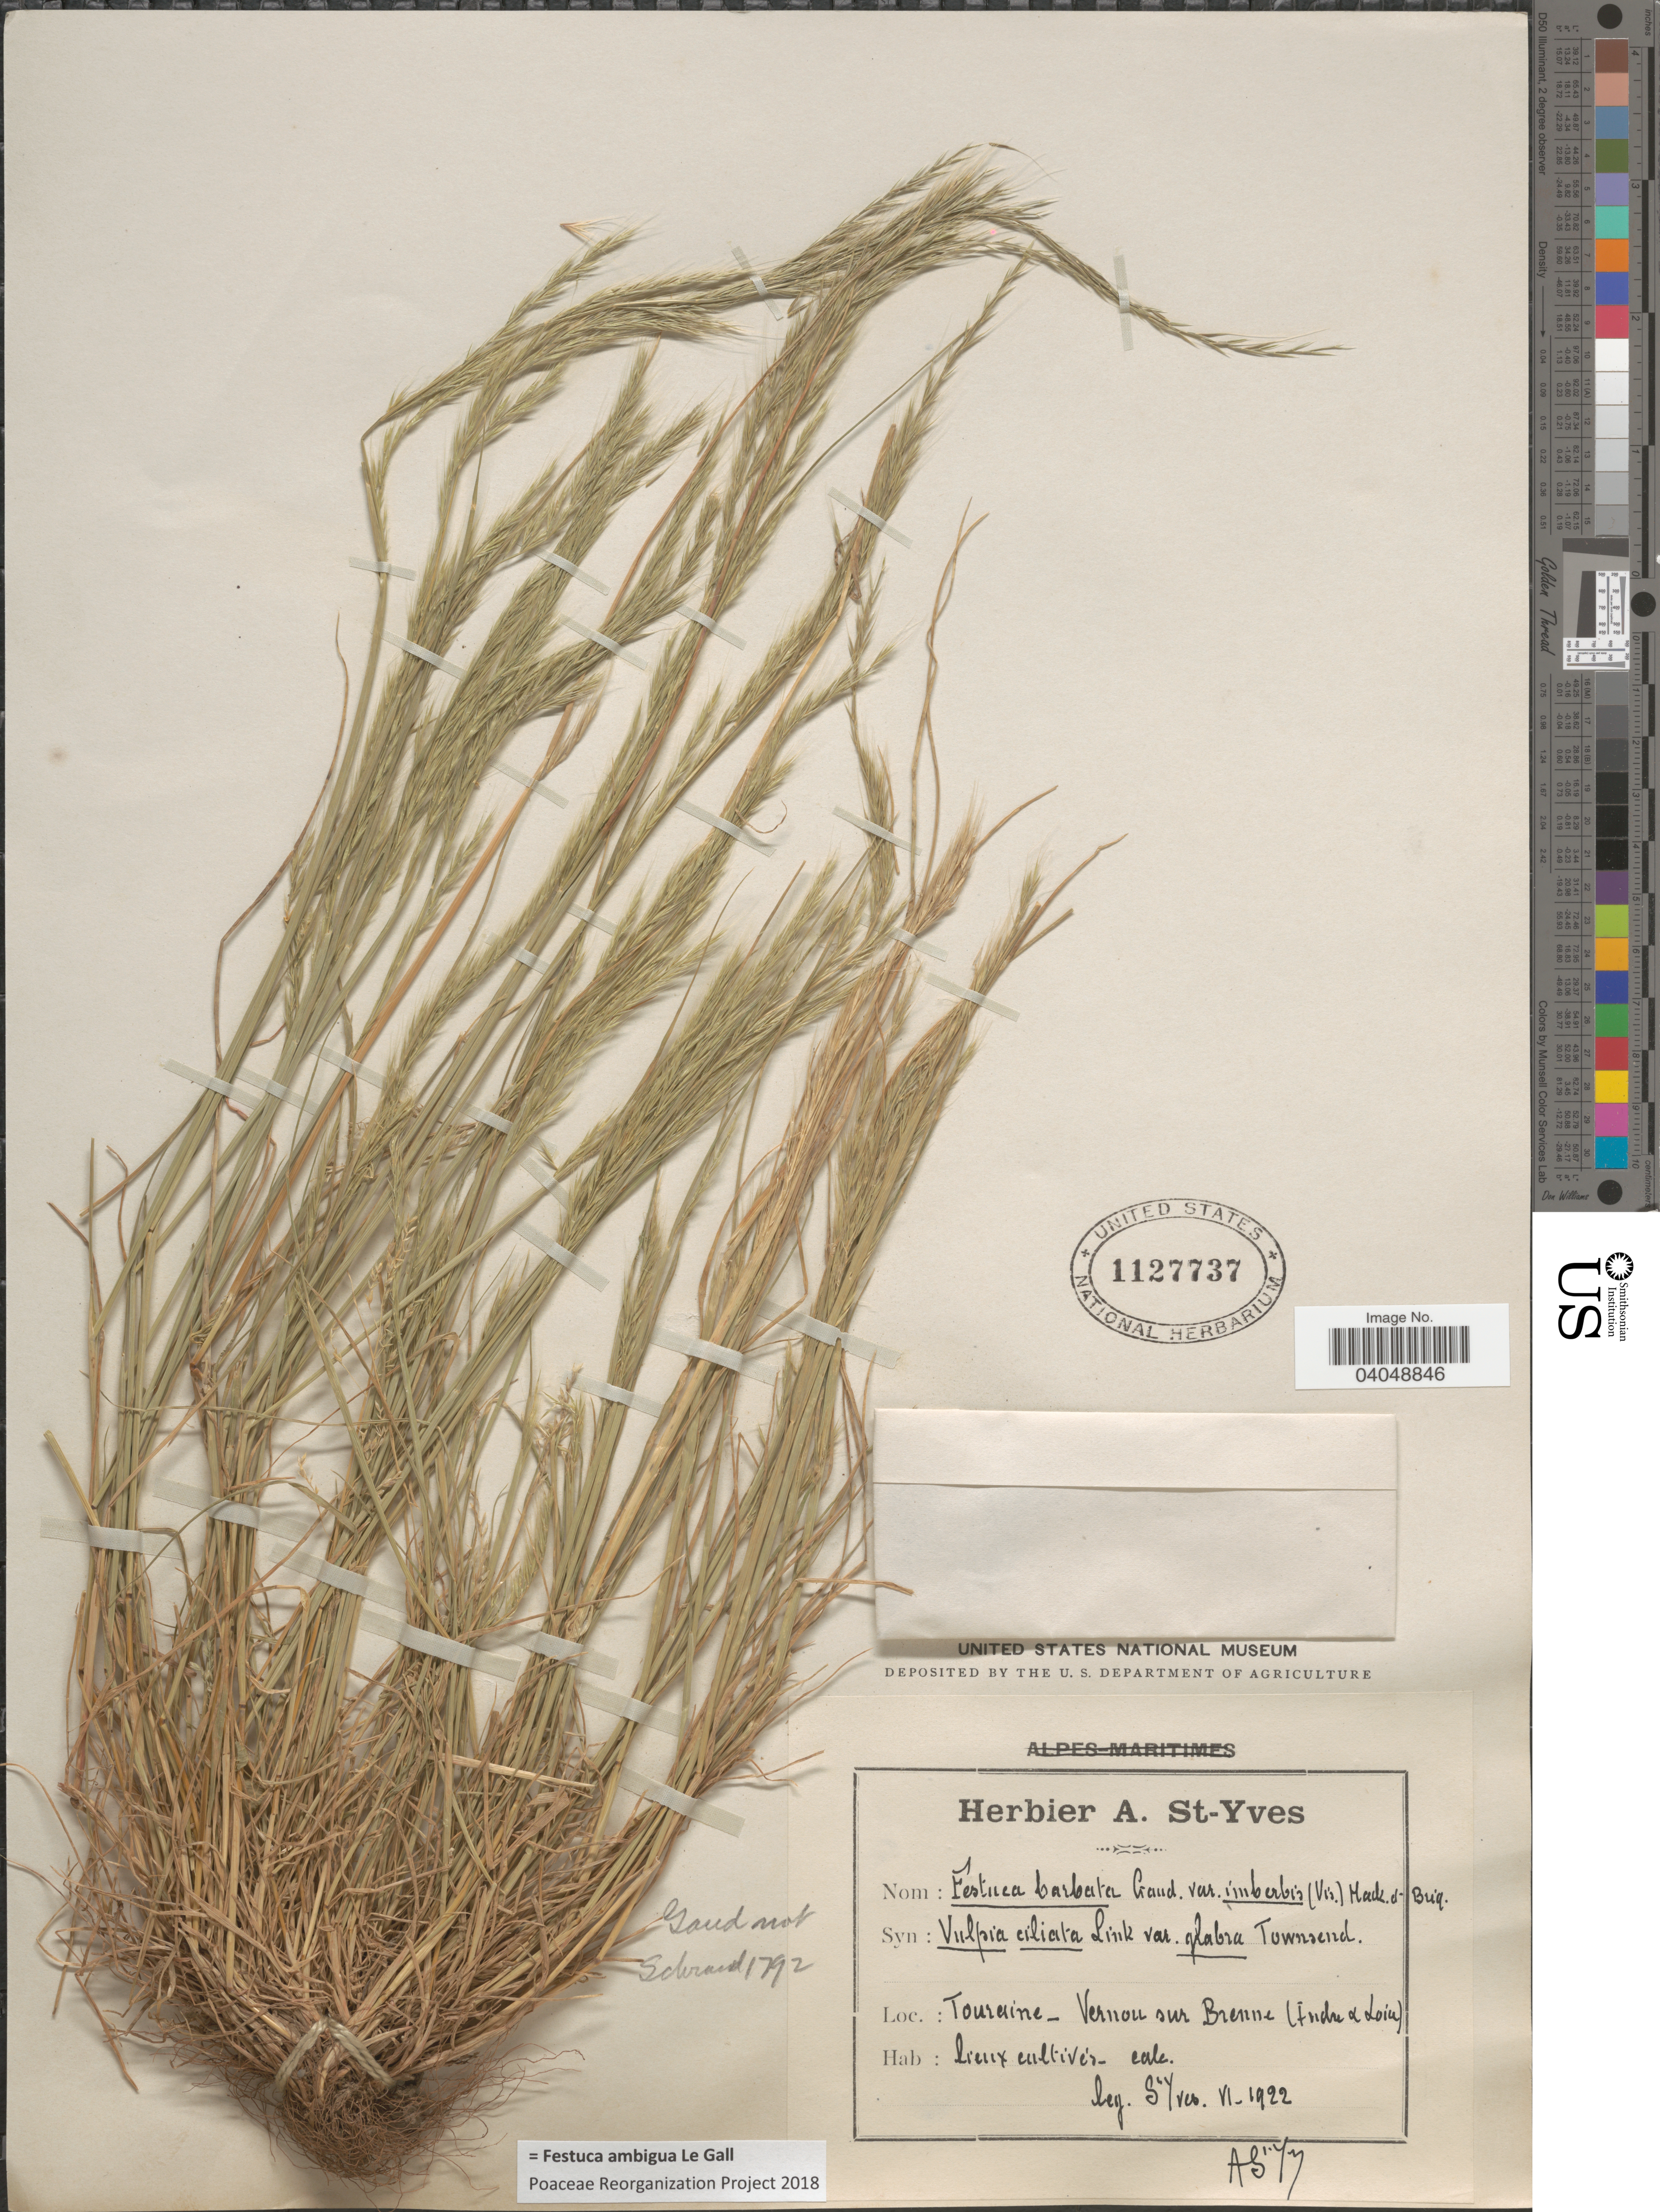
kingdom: Plantae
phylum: Tracheophyta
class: Liliopsida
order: Poales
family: Poaceae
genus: Festuca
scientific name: Festuca ambigua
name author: Le Gall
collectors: A. Saint-Yves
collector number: A577*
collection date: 1922-06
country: France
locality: Touraine - Vernon sur Brenne (Indre & Loir). Lieux cultives [interpreted]- calc.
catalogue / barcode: US 1127737